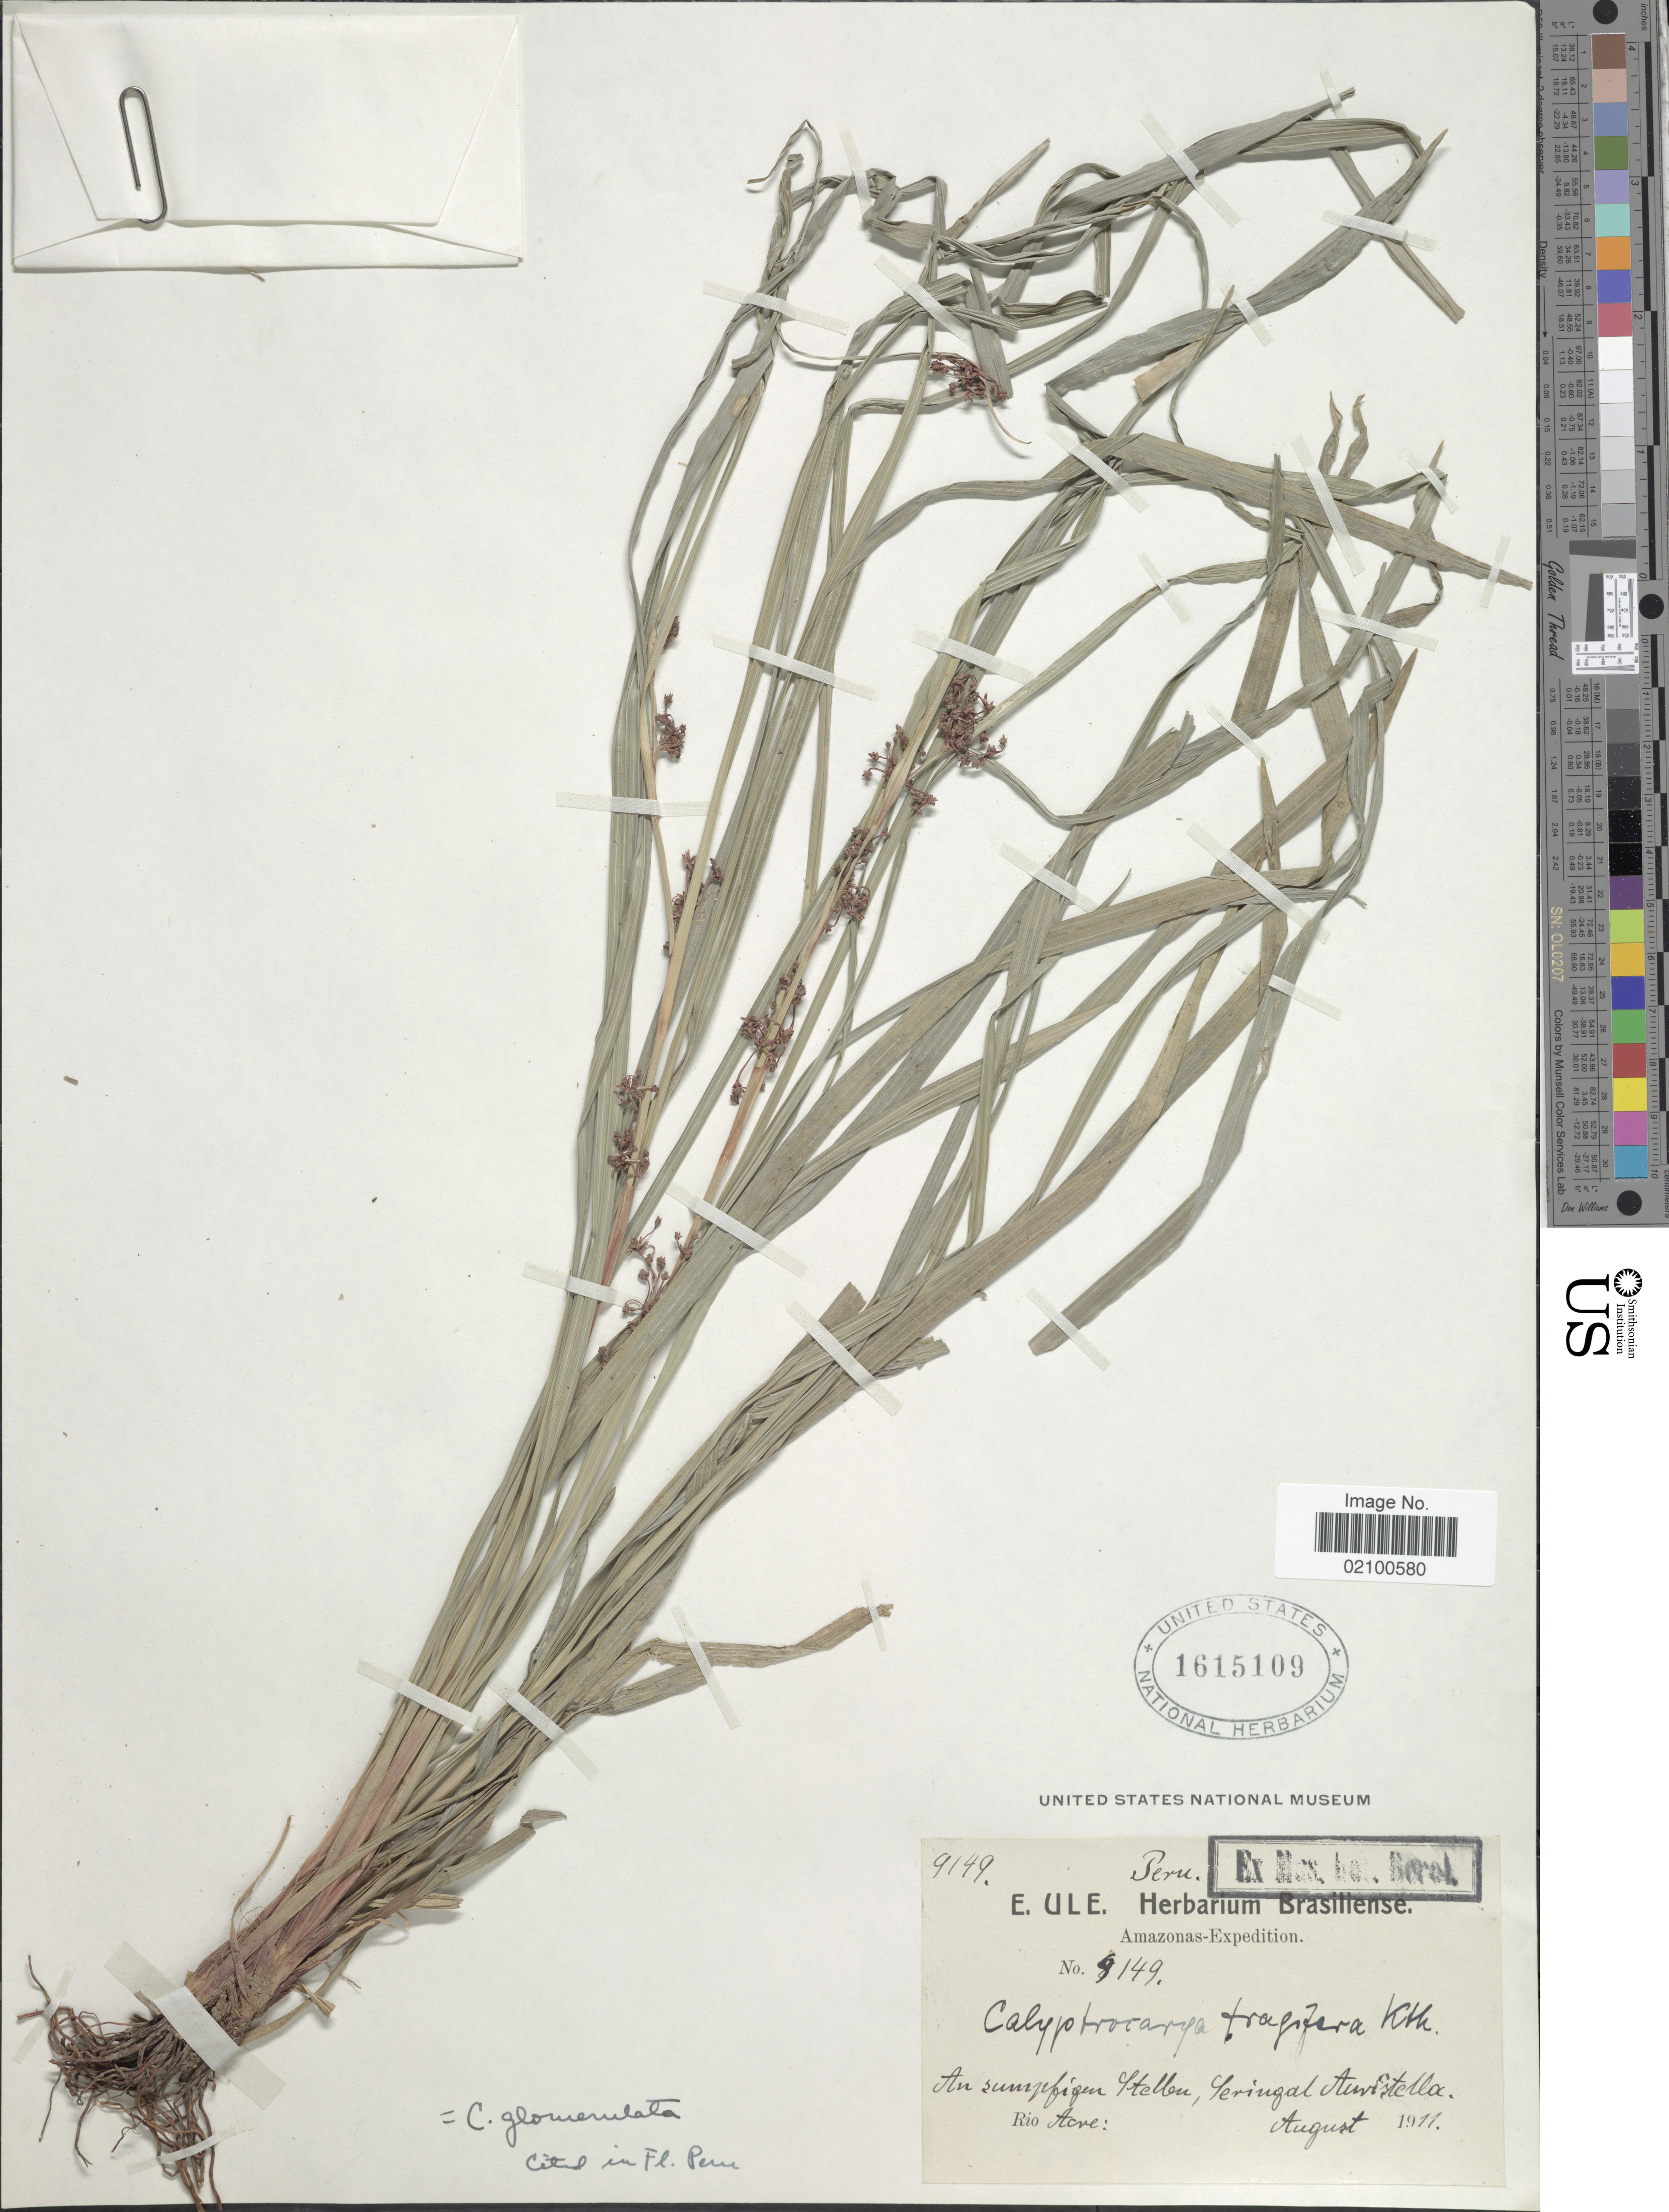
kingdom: Plantae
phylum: Tracheophyta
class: Liliopsida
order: Poales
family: Cyperaceae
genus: Calyptrocarya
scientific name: Calyptrocarya glomerulata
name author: (Brongn.) Urb.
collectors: E. H. Ule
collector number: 9149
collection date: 1911-08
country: Peru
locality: An sumpfigen Stellen, Seringal Auristella, Rio Acre.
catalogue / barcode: US 1615109